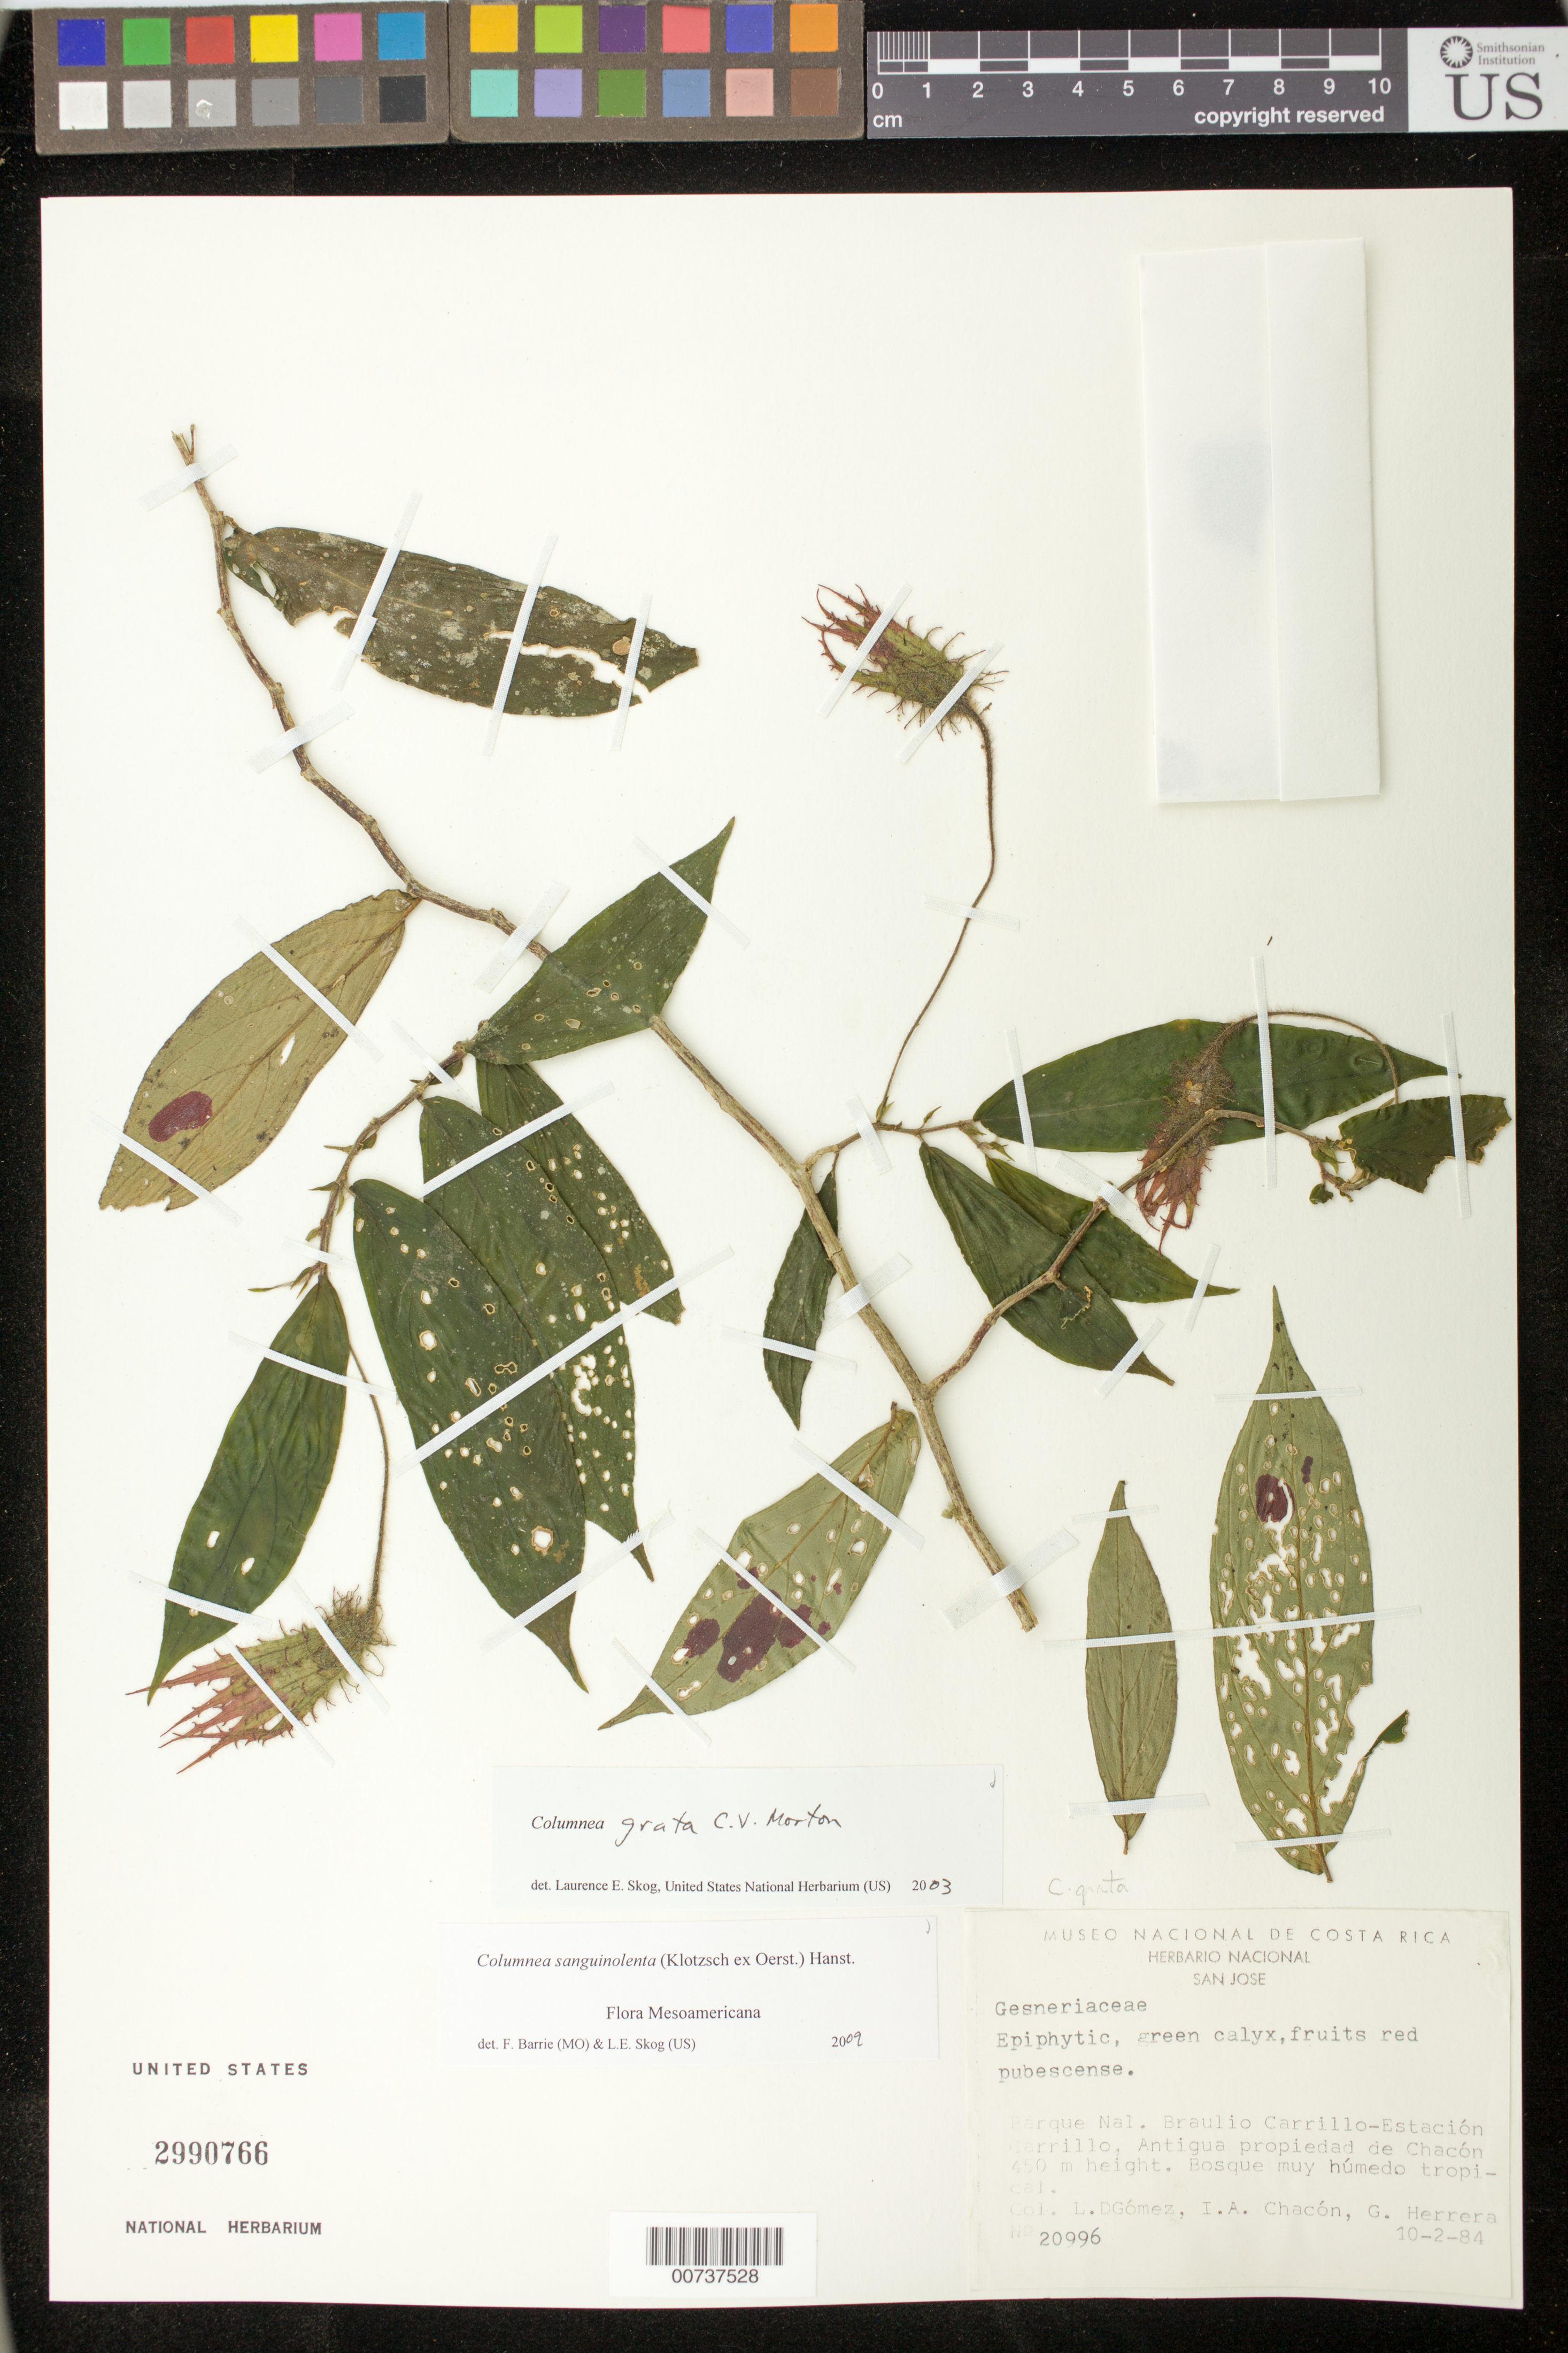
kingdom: Plantae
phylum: Tracheophyta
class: Magnoliopsida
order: Lamiales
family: Gesneriaceae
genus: Columnea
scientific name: Columnea sanguinolenta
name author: (Klotzsch ex Oerst.) Hanst.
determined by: Barrie, F. R.; Skog, Laurence E.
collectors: L. D. Gómez, I. Chacón & G. Herrera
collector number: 20996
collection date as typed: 10 Feb 1984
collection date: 1984-02-10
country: Costa Rica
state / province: Heredia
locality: Parque Nal. Braulio Carrillo-Estación Carrillo, antigua propiedad de Chacón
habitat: Bosque muy húmedo tropical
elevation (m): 450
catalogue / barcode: US 2990766